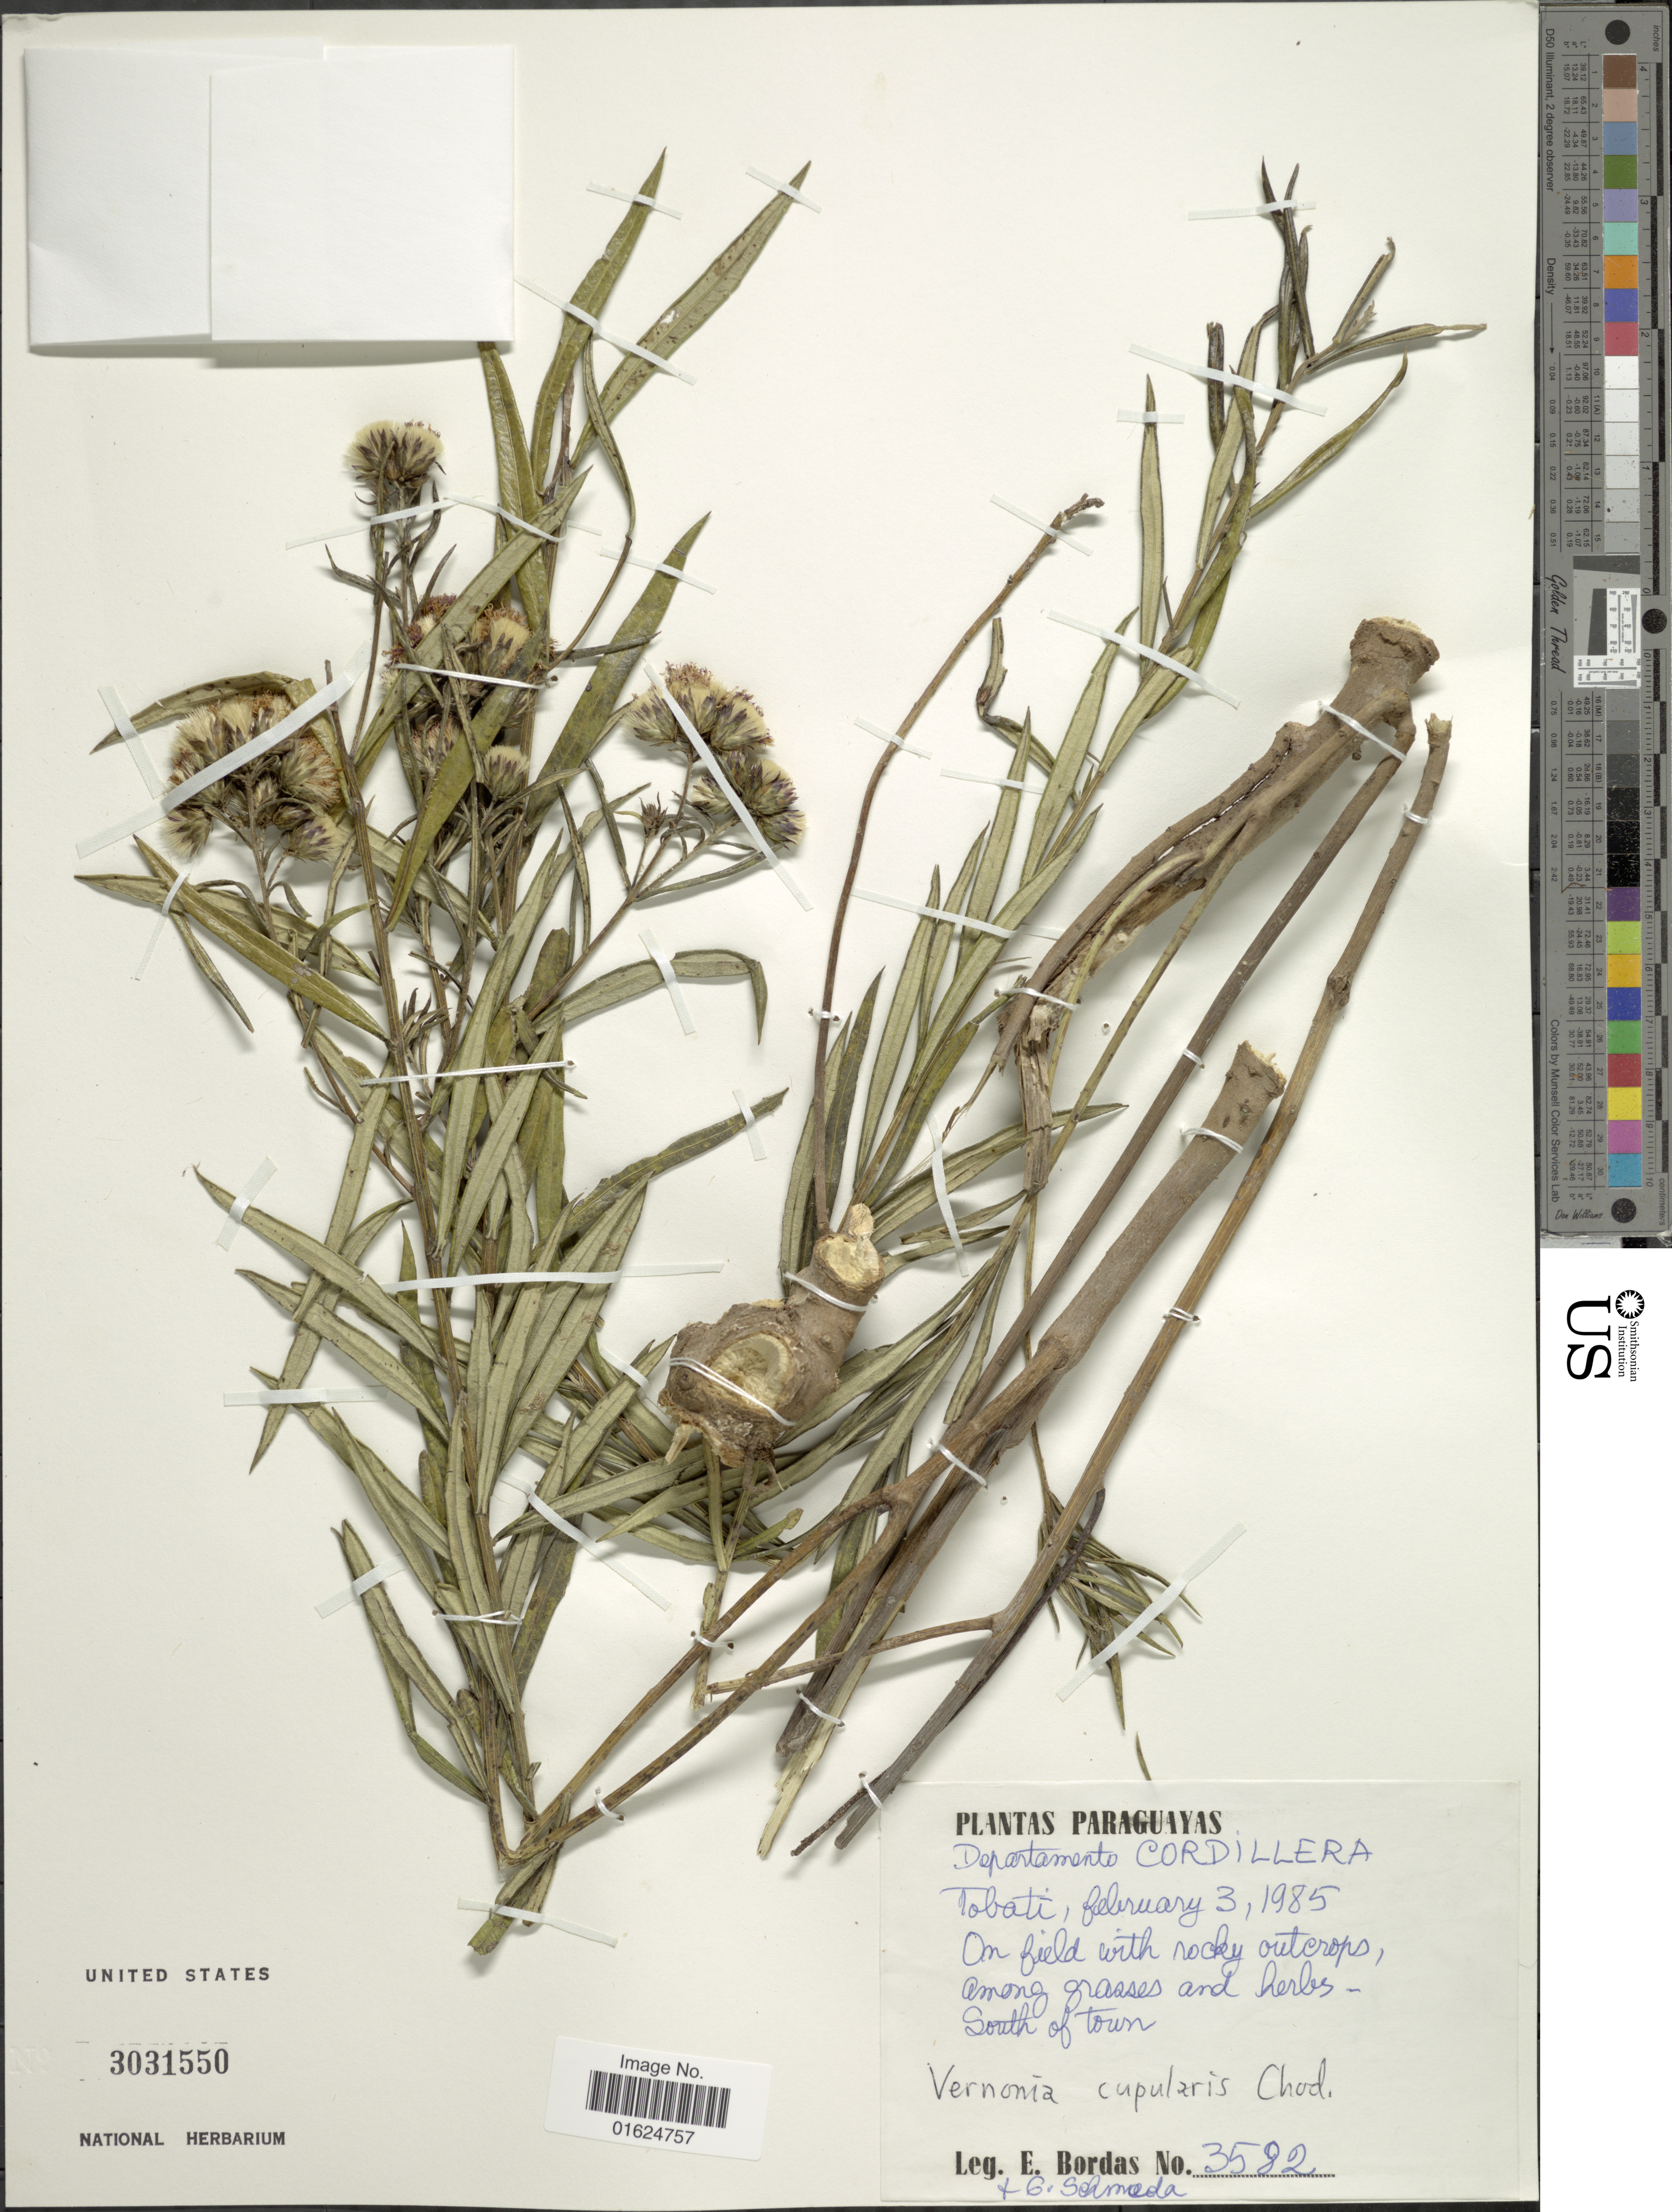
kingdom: Plantae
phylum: Tracheophyta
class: Magnoliopsida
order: Asterales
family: Asteraceae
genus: Vernonanthura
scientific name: Vernonanthura cupularis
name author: (Chodat) H. Rob.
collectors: E. Bordas & G. Schmeda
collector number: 3582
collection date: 1985-02-03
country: Paraguay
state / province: Cordillera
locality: Departamento Cordillera, Tobati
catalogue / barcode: US 30301550